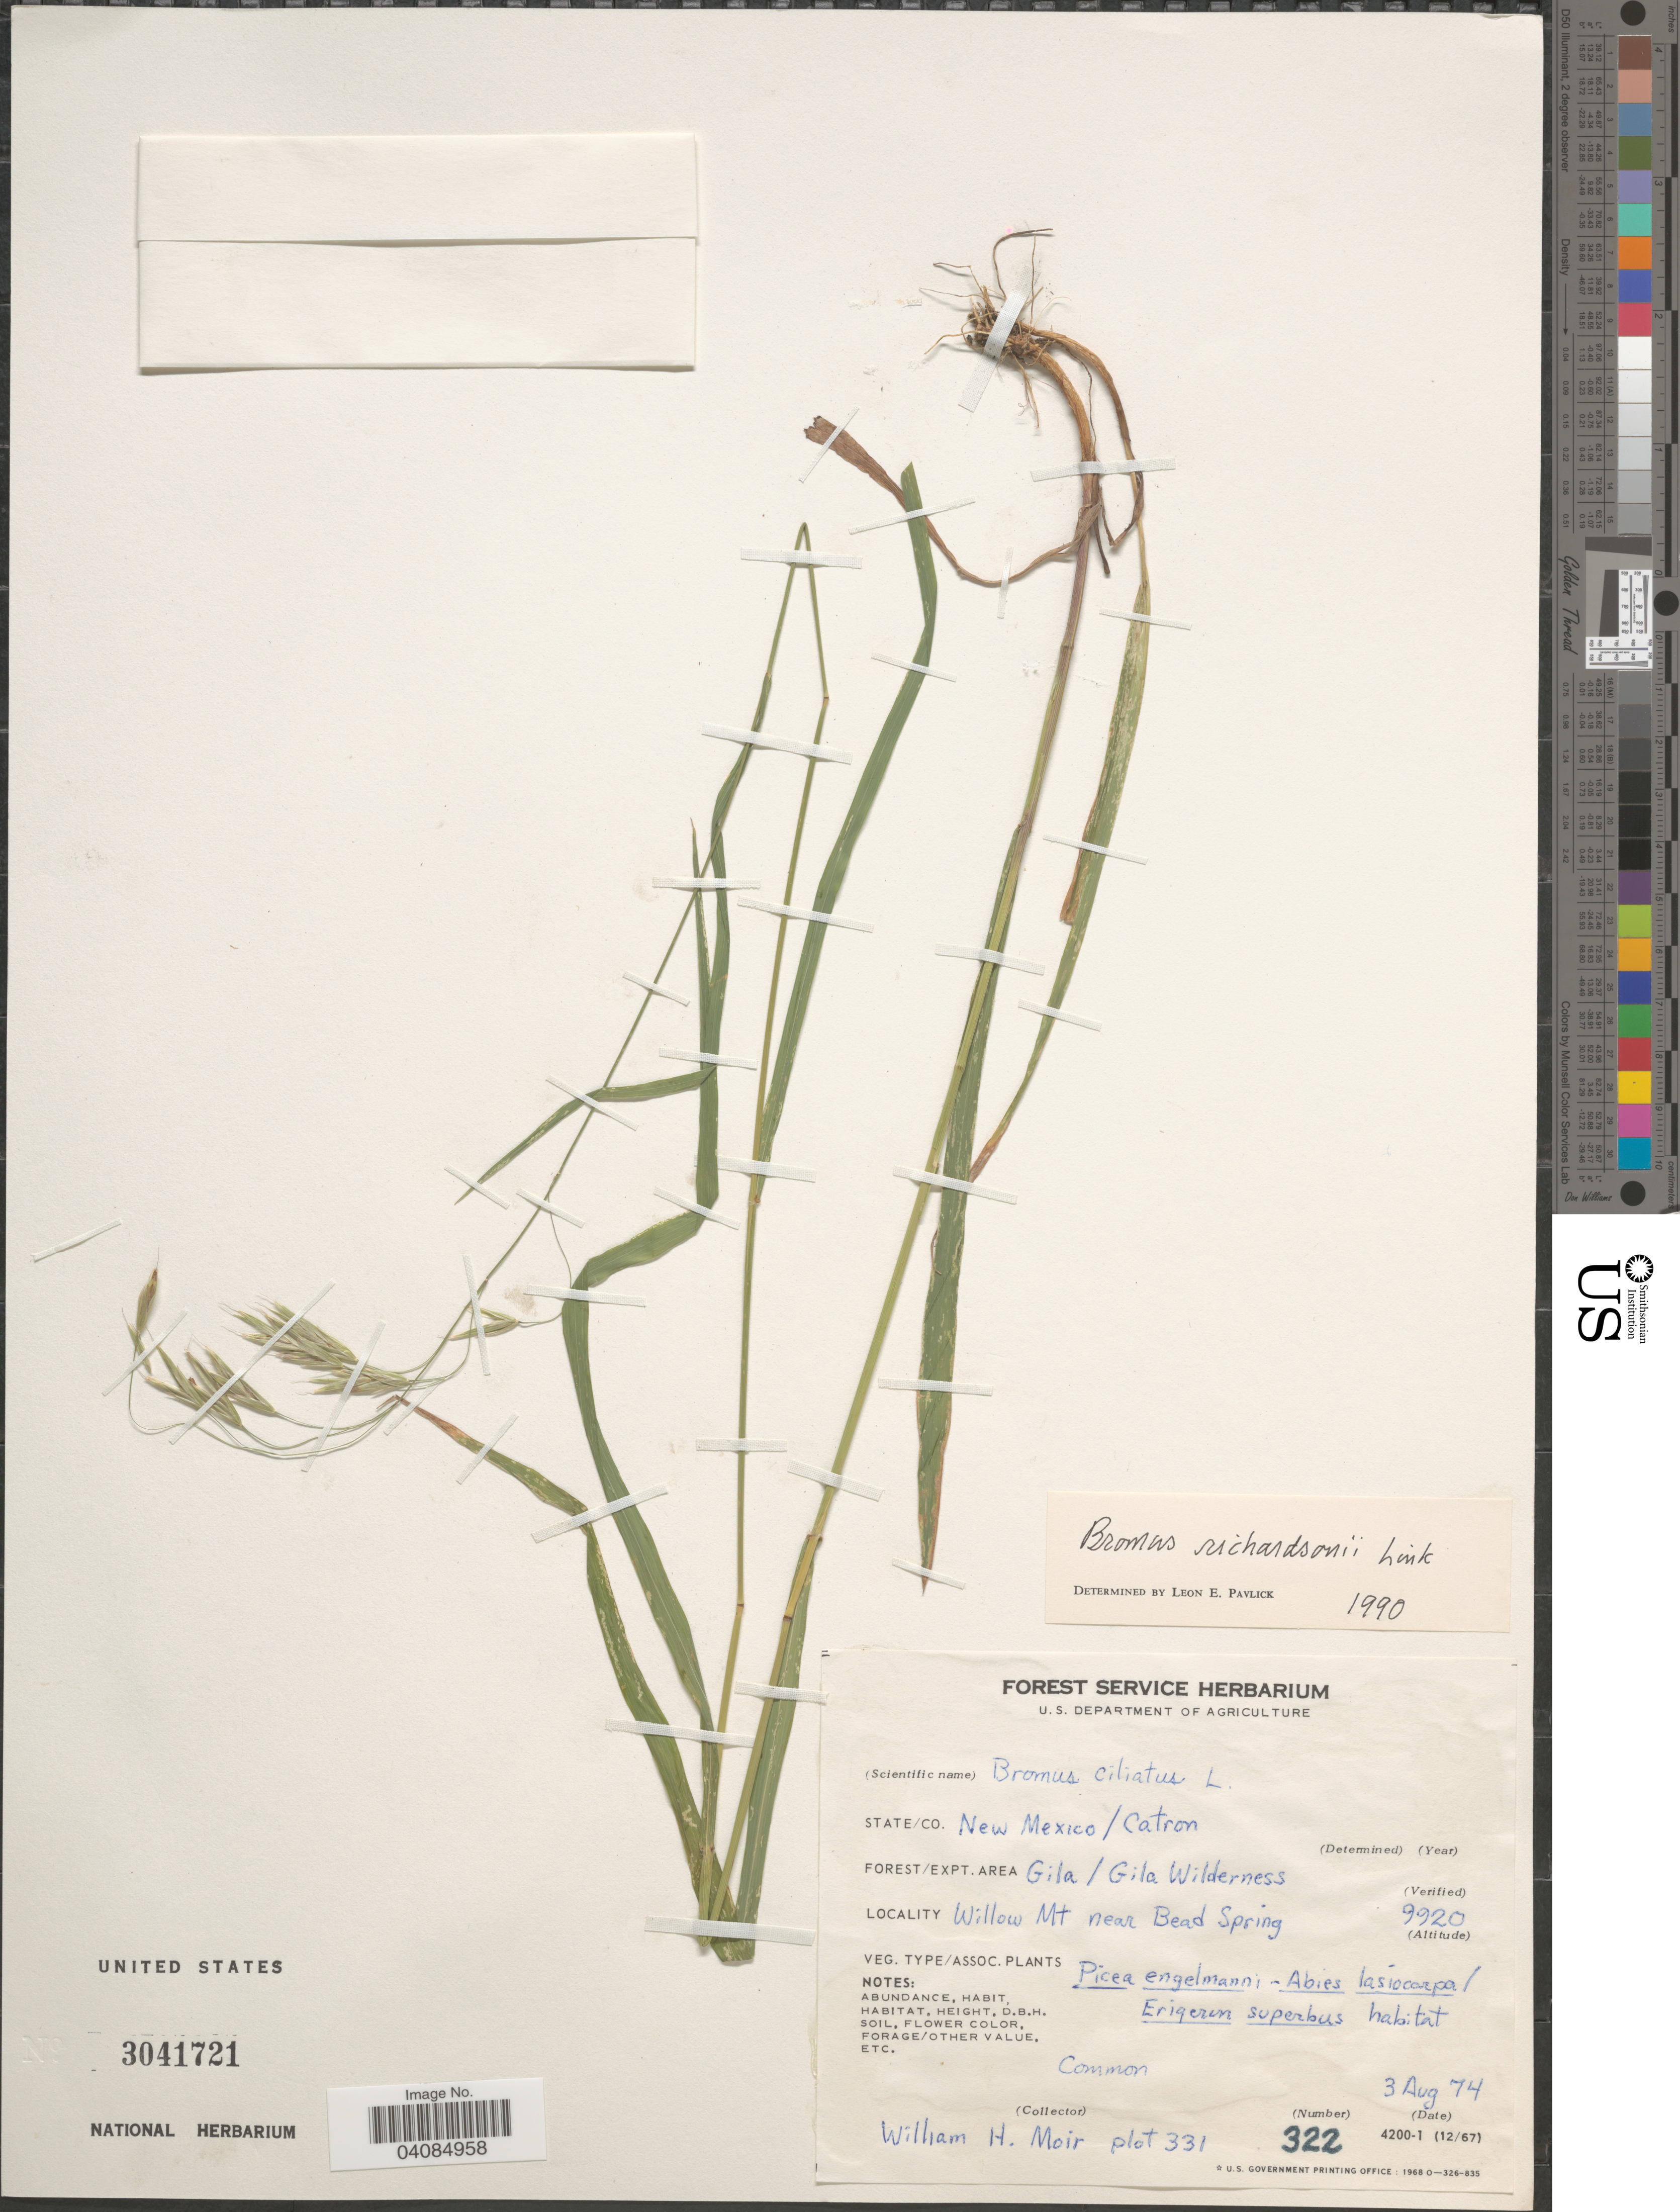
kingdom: Plantae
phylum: Tracheophyta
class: Liliopsida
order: Poales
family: Poaceae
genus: Bromus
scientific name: Bromus racemosus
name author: L.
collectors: W. Moir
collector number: plot 331?/322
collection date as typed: Transcribed d/m/y: 3/8/74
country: United States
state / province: New Mexico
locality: Co. Catron. Forest/ Expt. Area Gila / Gila Wilderness. Willow Mt near Bead Spring.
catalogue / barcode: US 3041721